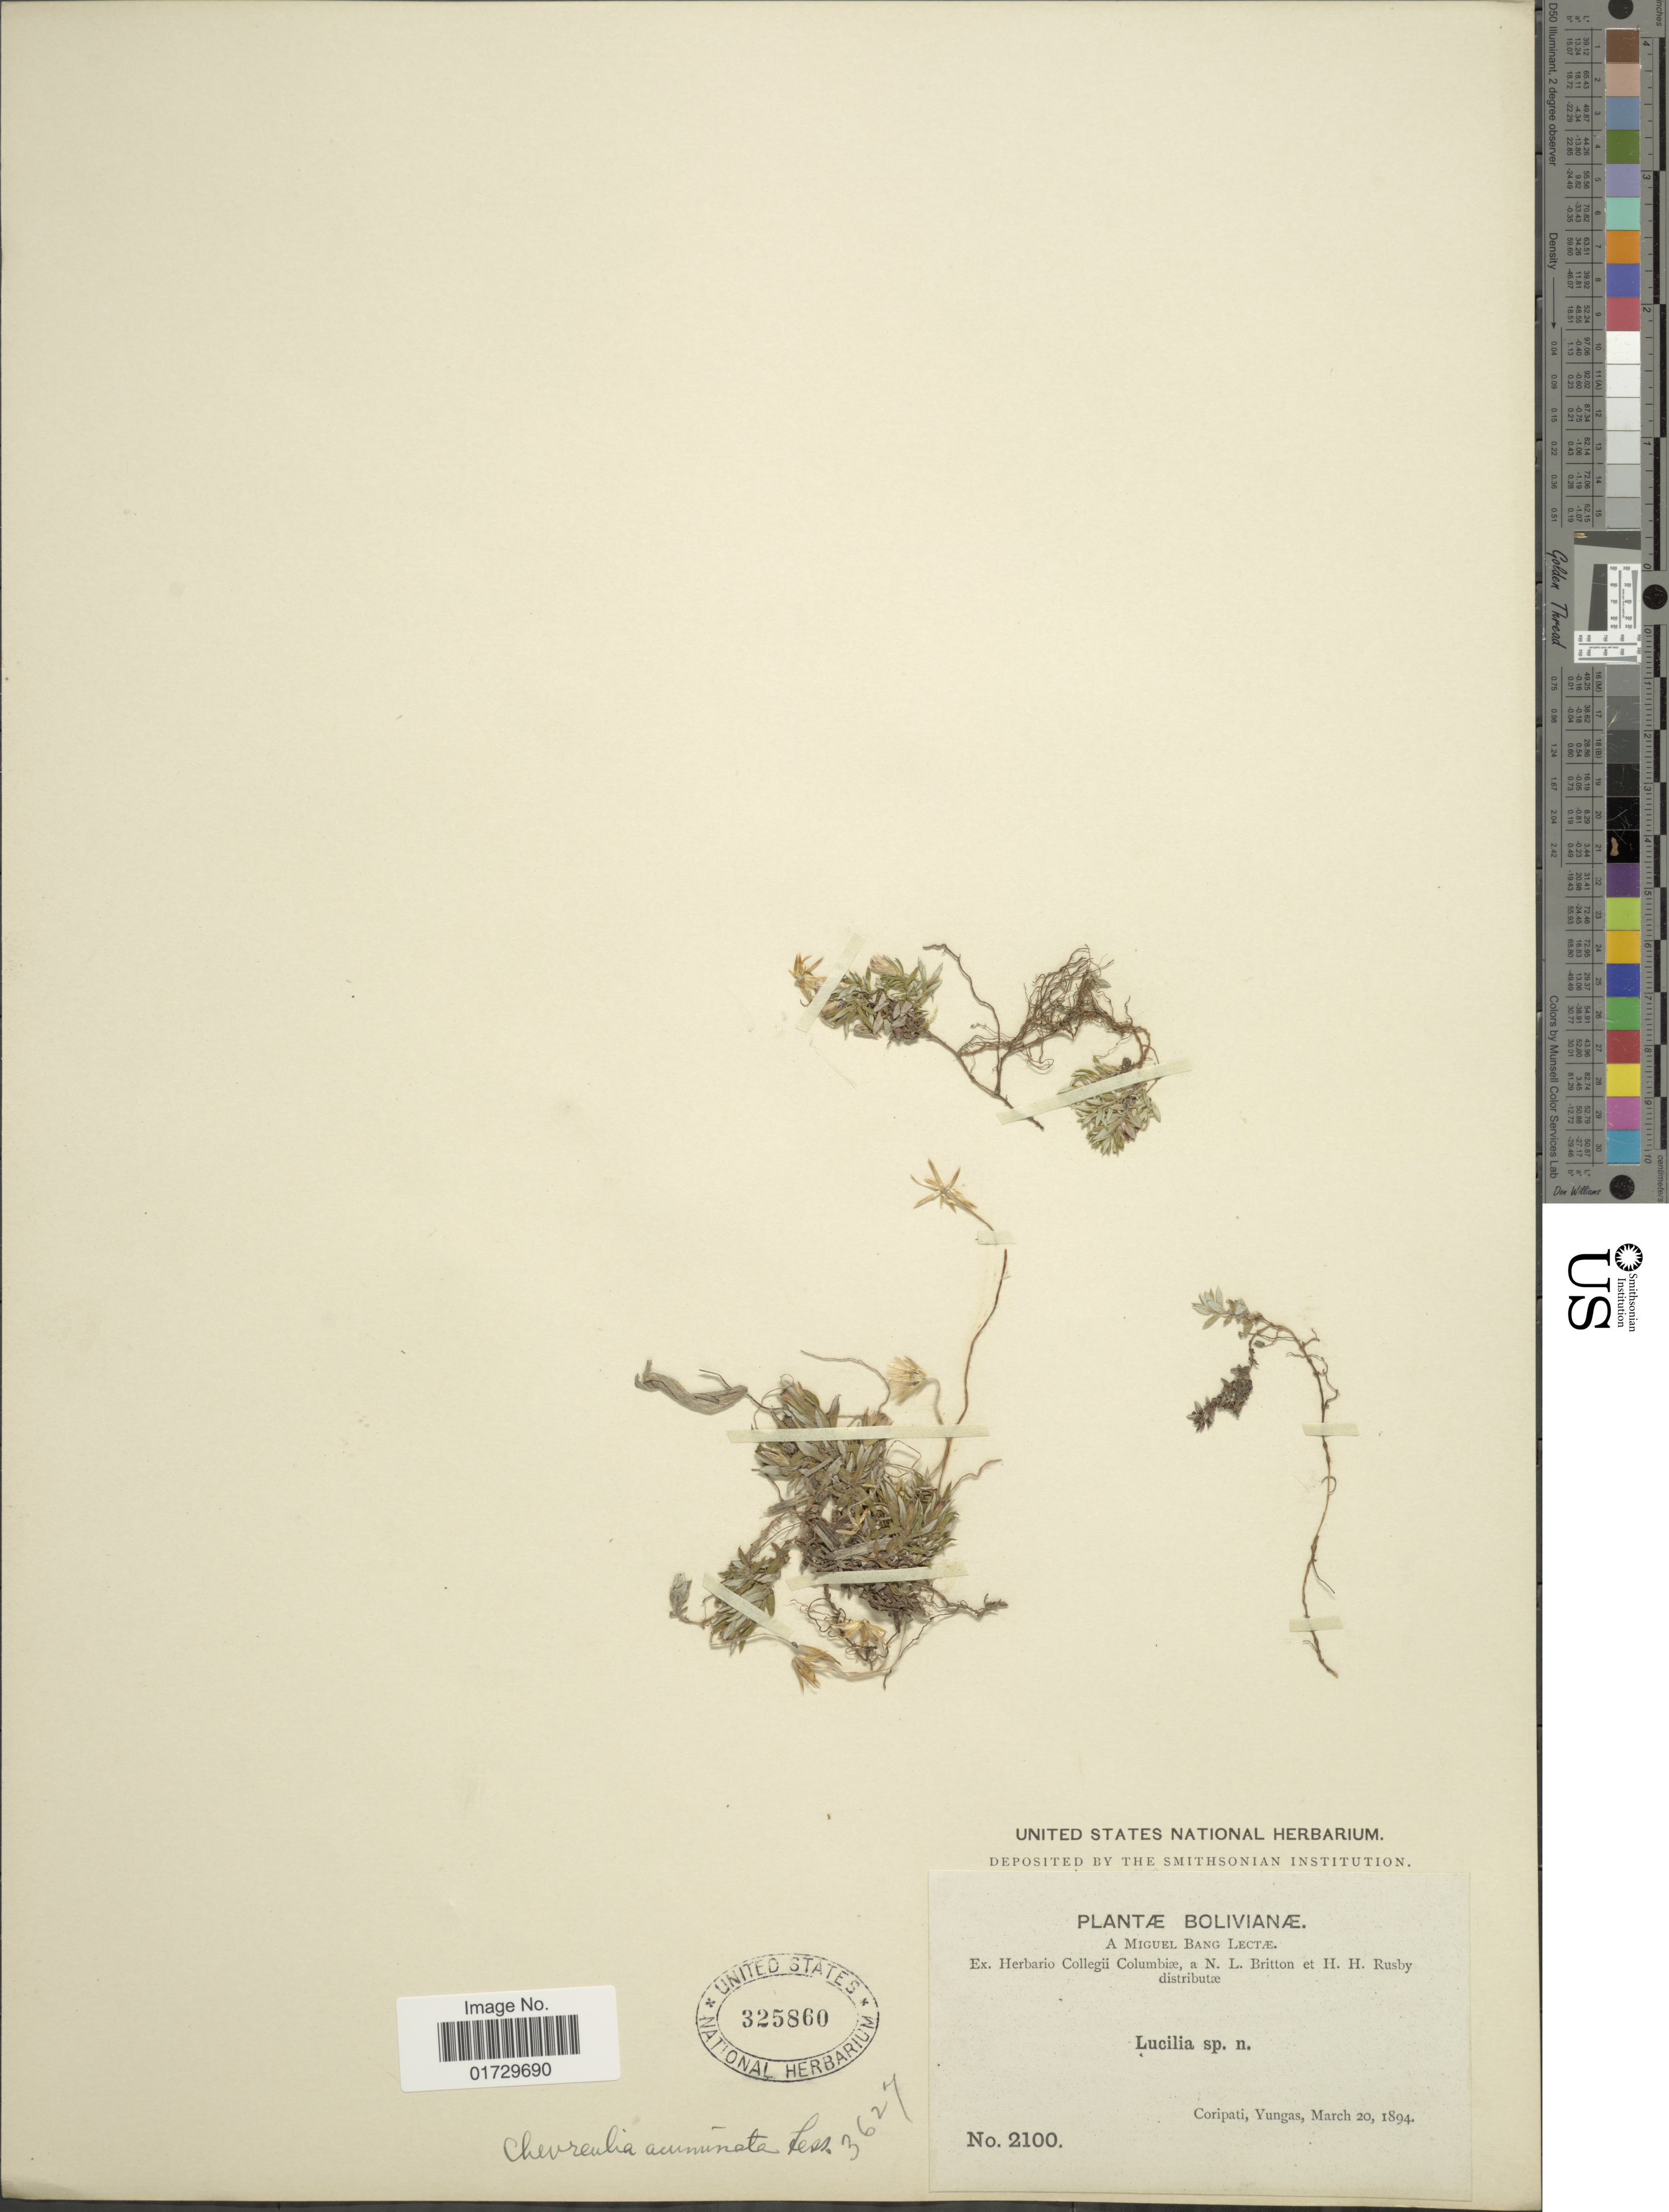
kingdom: Plantae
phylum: Tracheophyta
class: Magnoliopsida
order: Asterales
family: Asteraceae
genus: Chevreulia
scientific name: Chevreulia acuminata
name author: Less.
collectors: M. Bang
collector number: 2100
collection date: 1894-03-23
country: Bolivia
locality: Coripati, Yungas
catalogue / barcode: US 325860